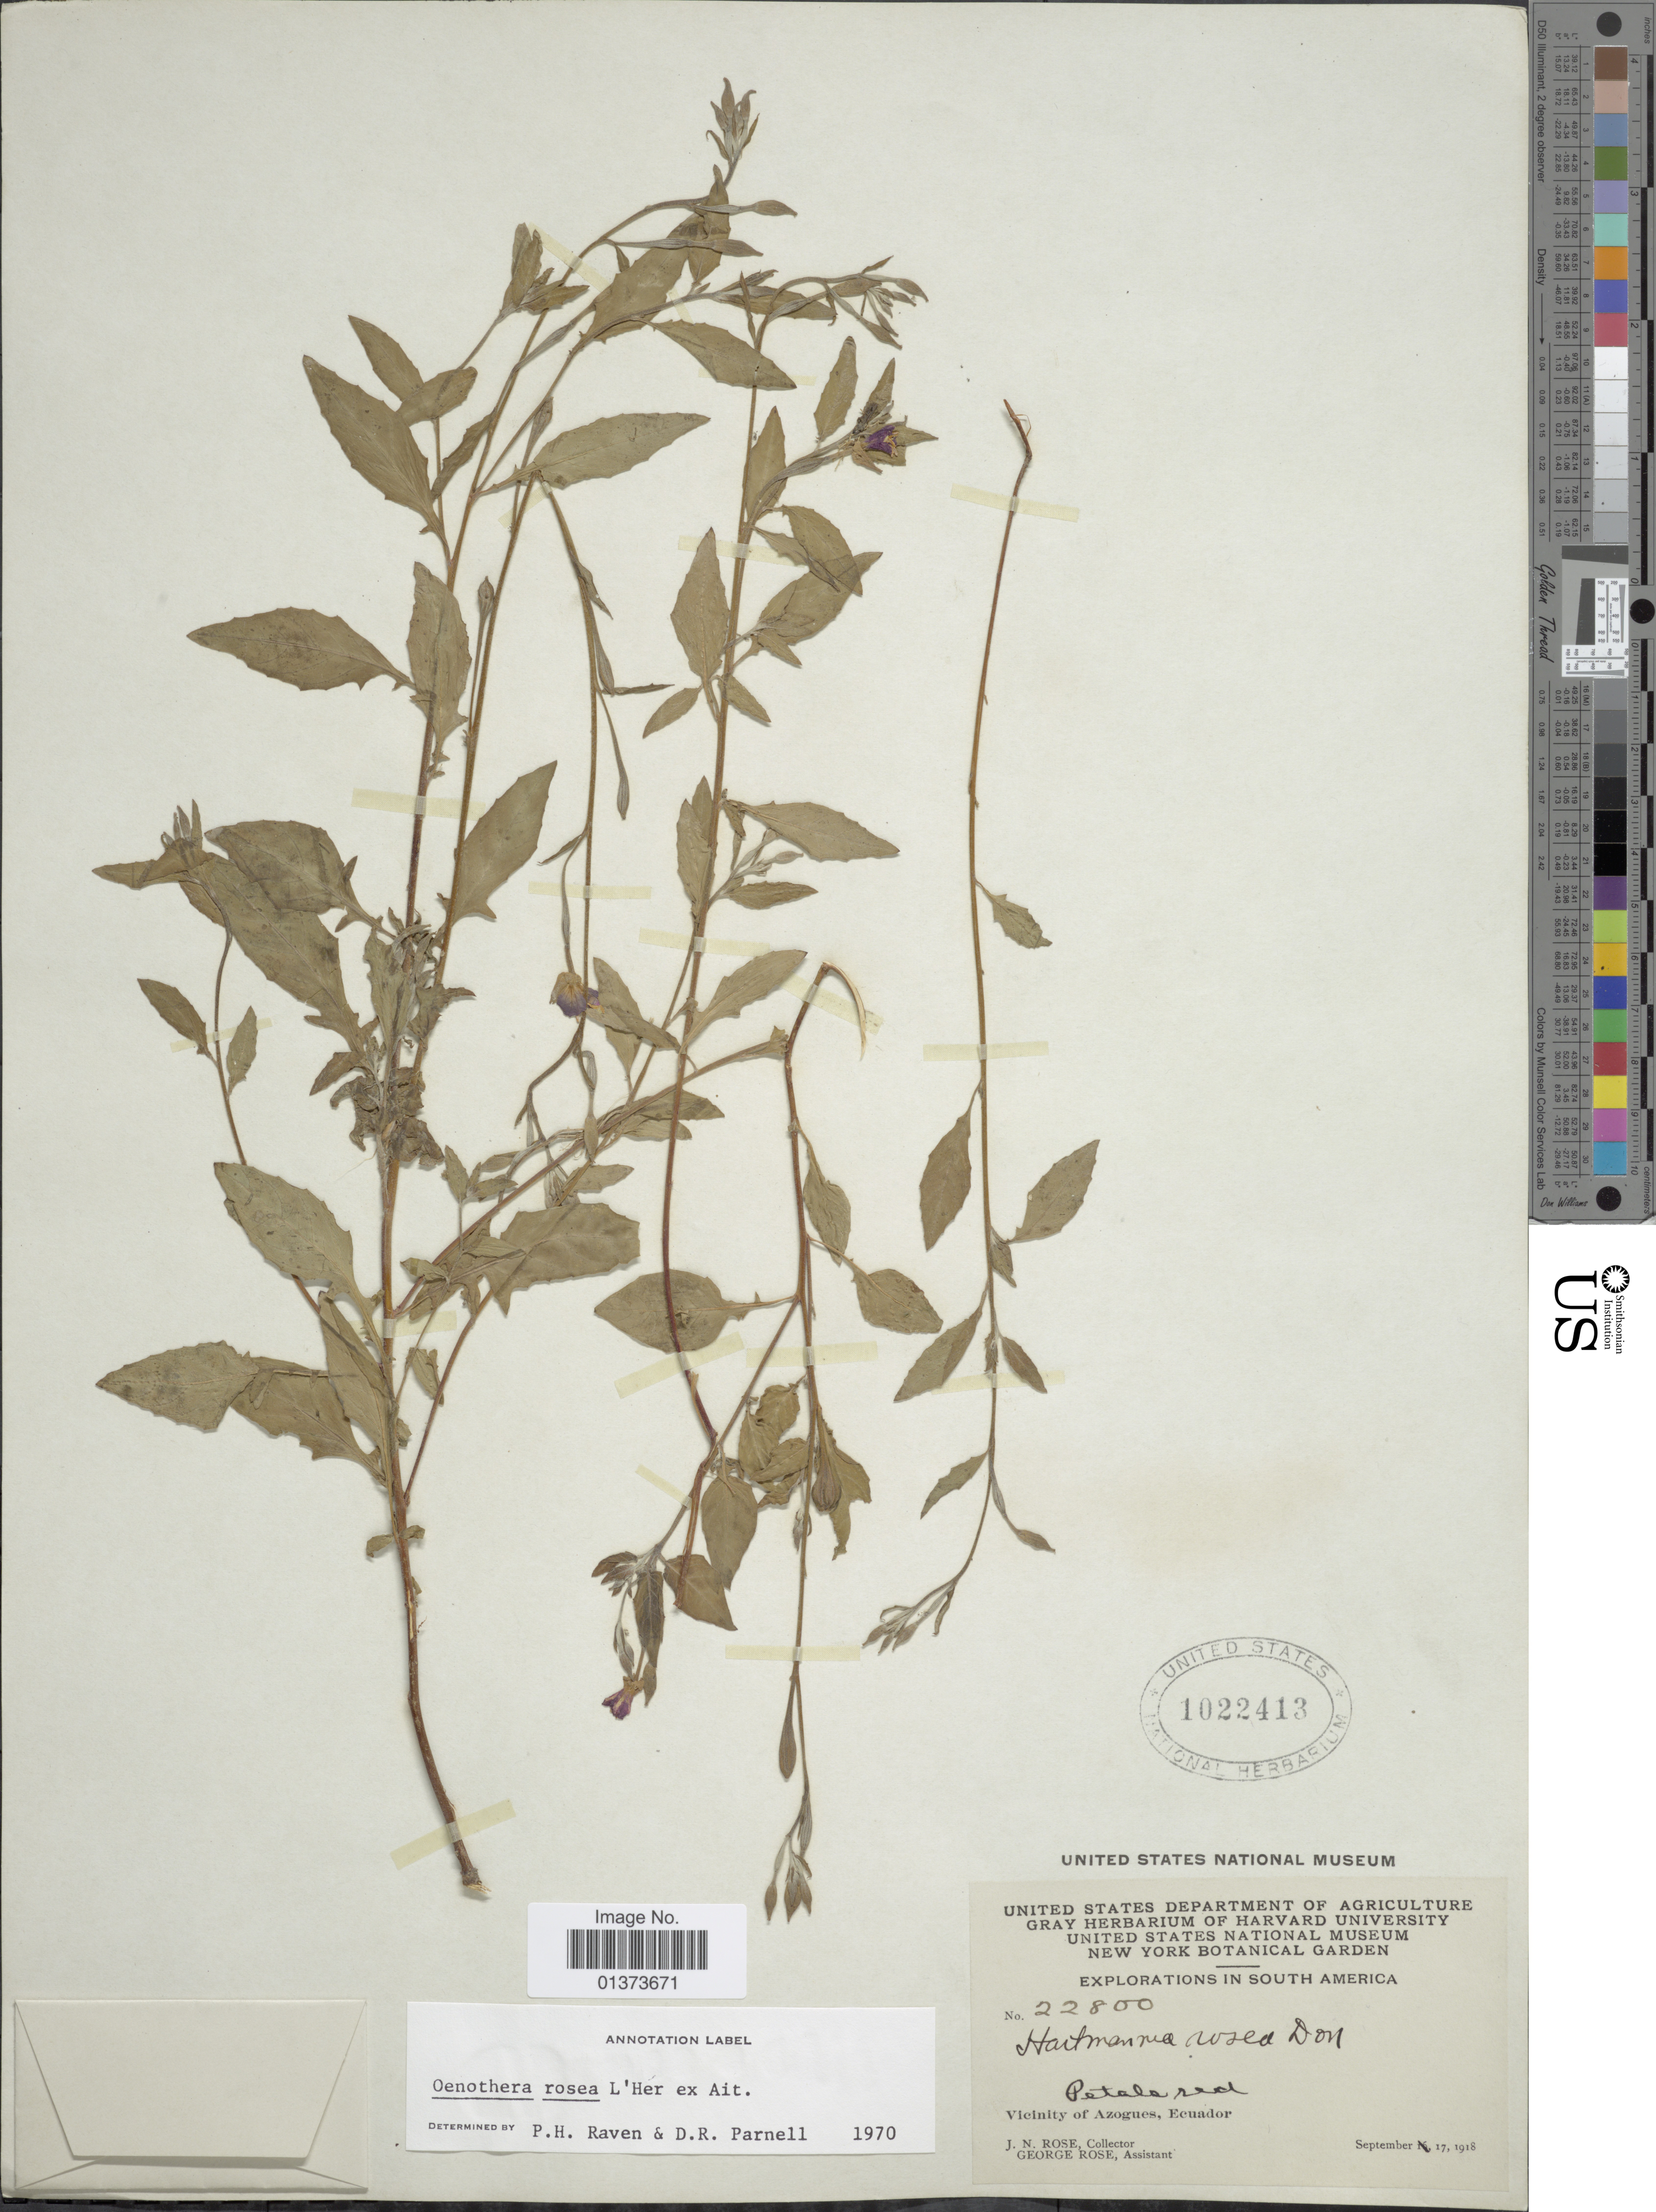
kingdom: Plantae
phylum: Tracheophyta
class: Magnoliopsida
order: Myrtales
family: Onagraceae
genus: Oenothera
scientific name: Oenothera rosea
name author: L'Hér. ex Aiton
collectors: J. N. Rose & G. Rose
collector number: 22800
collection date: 1918-09-17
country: Ecuador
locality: Vicinity of Azogues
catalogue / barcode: US 1022413